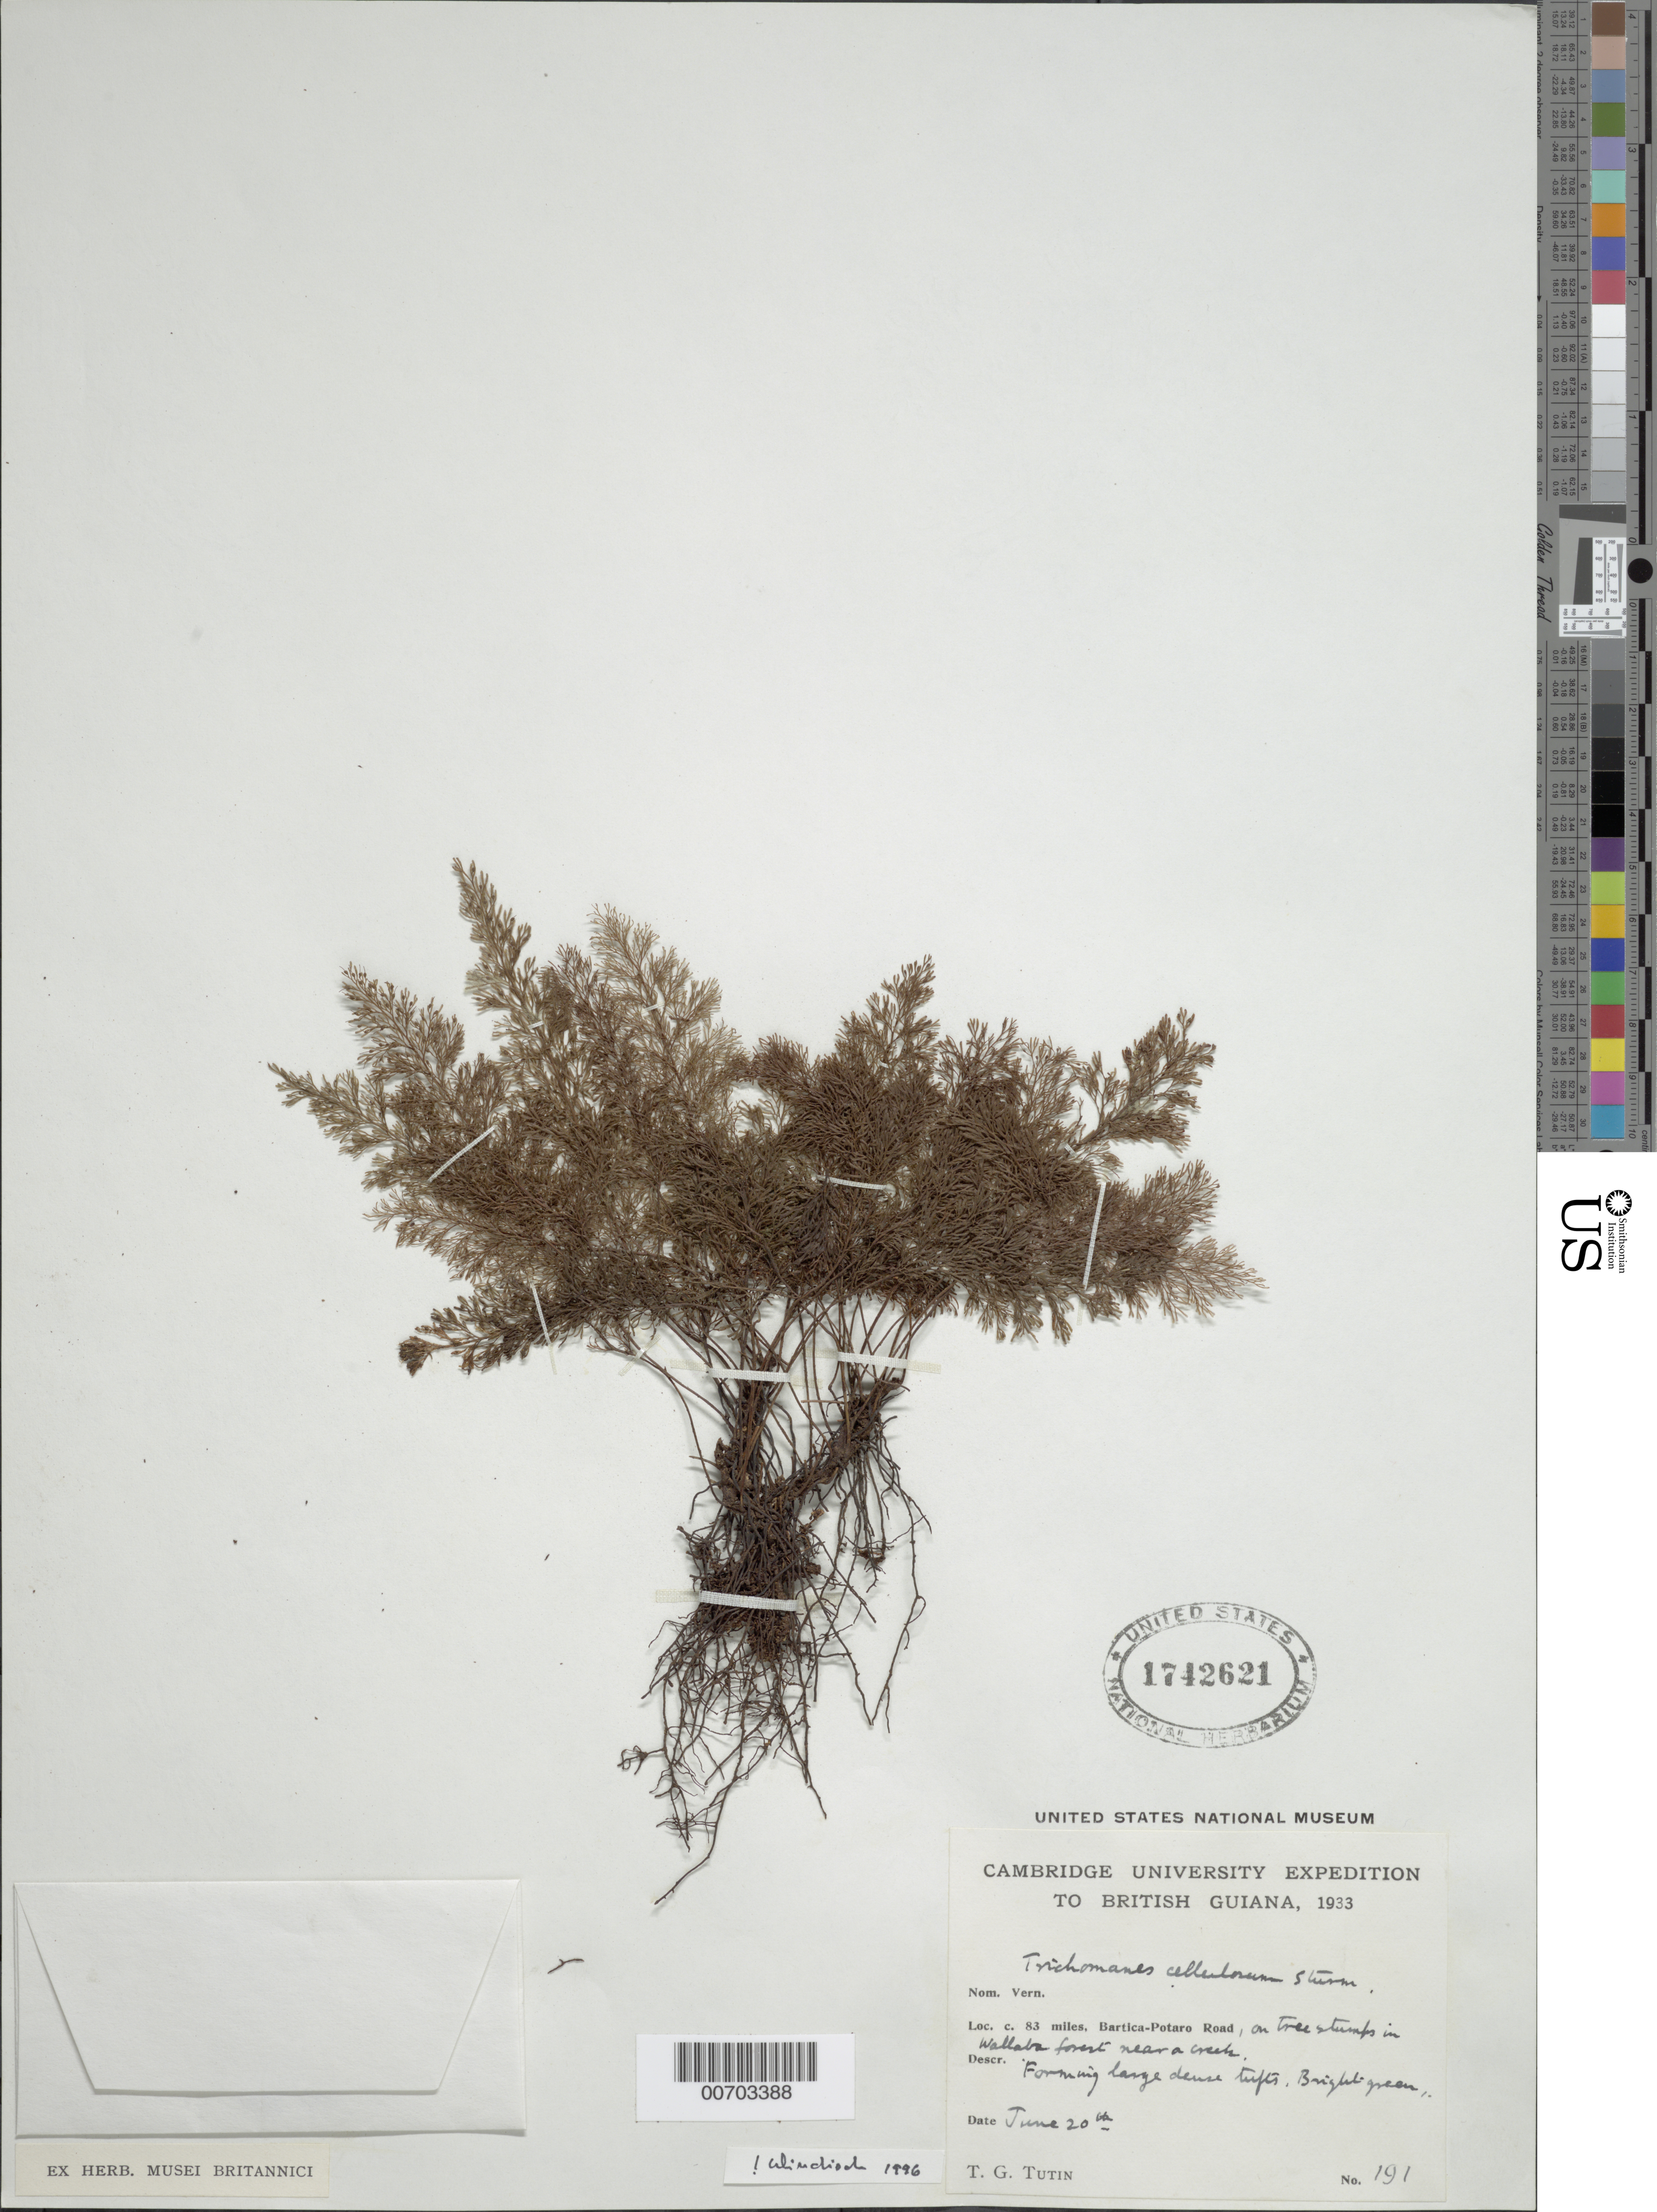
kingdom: Plantae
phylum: Tracheophyta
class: Polypodiopsida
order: Hymenophyllales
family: Hymenophyllaceae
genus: Abrodictyum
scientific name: Abrodictyum cellulosum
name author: (Klotzsch) Ebihara & Dubuisson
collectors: T. G. Tutin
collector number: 191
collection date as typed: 20-Jun-33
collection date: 1933-06-20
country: Guyana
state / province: Potaro-Siparuni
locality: Bartica-Potaro road, mile 83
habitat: Wallaba forest near creek, on tree stumps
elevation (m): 122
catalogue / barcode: US 1742621